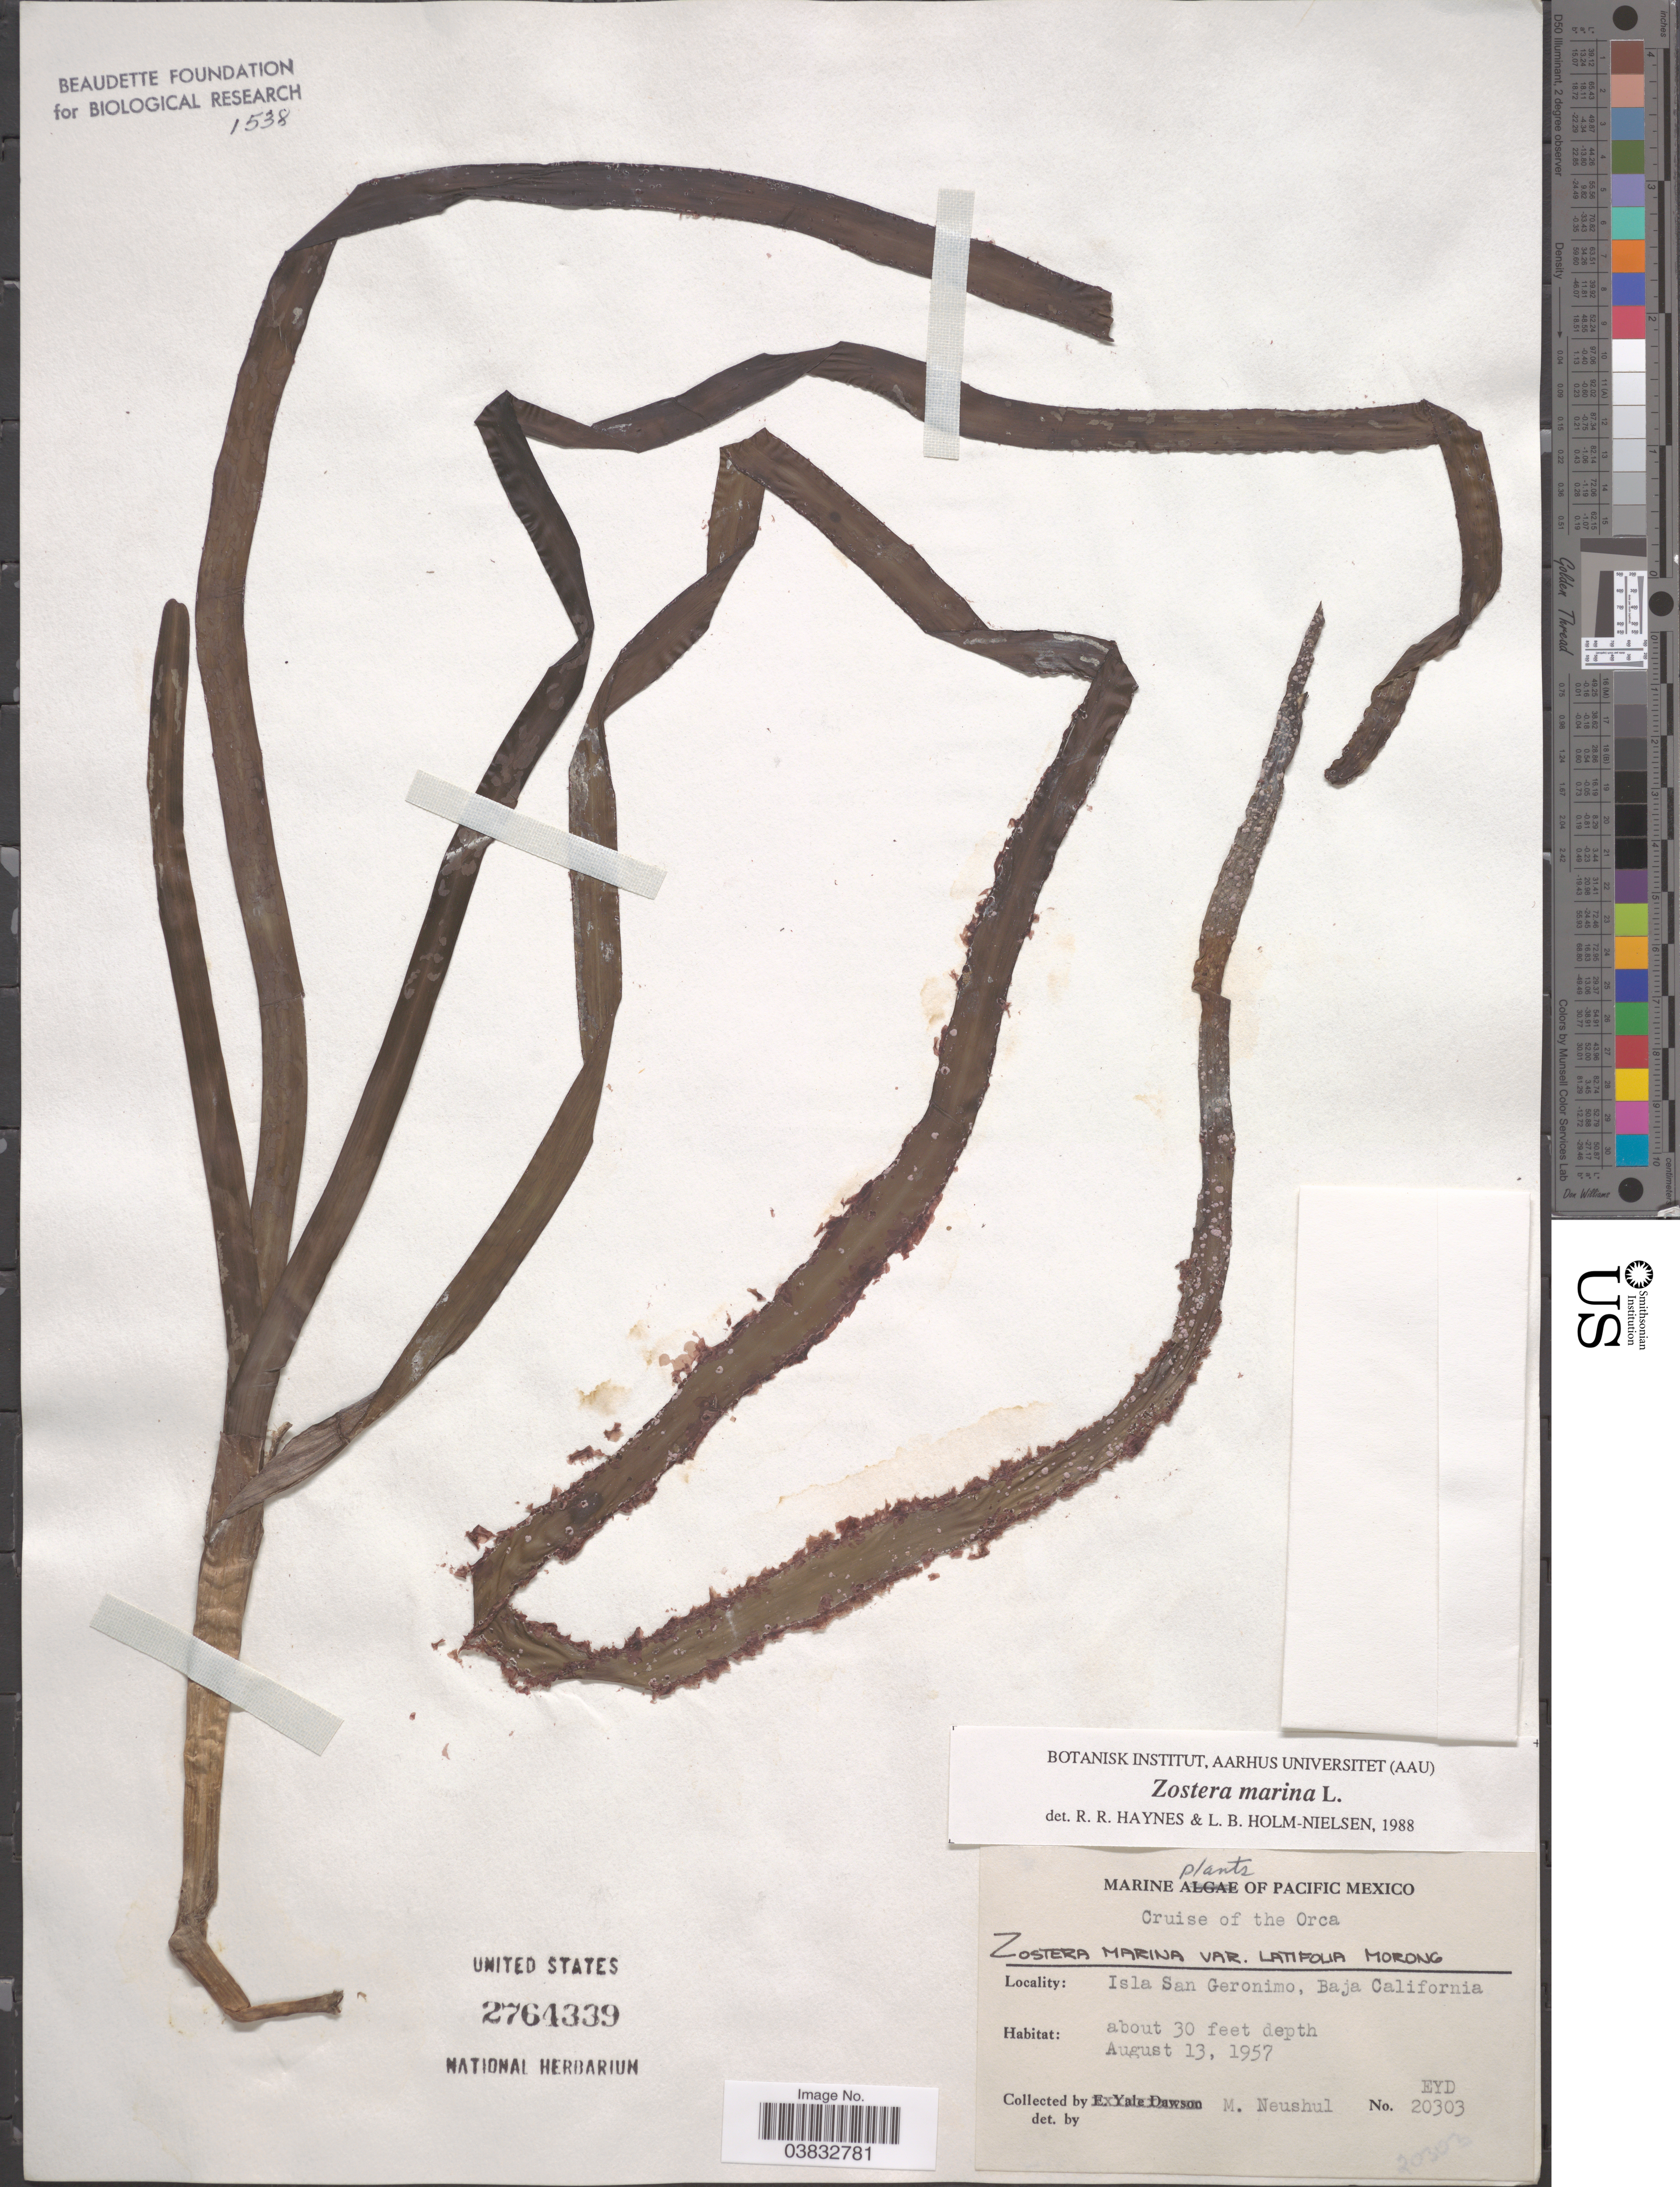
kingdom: Plantae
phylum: Tracheophyta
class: Liliopsida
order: Alismatales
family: Zosteraceae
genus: Zostera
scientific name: Zostera marina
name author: L.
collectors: M. Neushul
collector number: EYD20303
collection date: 1957-08-13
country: Mexico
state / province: Baja California Norte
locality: Pacific Mexico. Cruise of the Orca. Isla San Geronimo.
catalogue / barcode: US 2764339